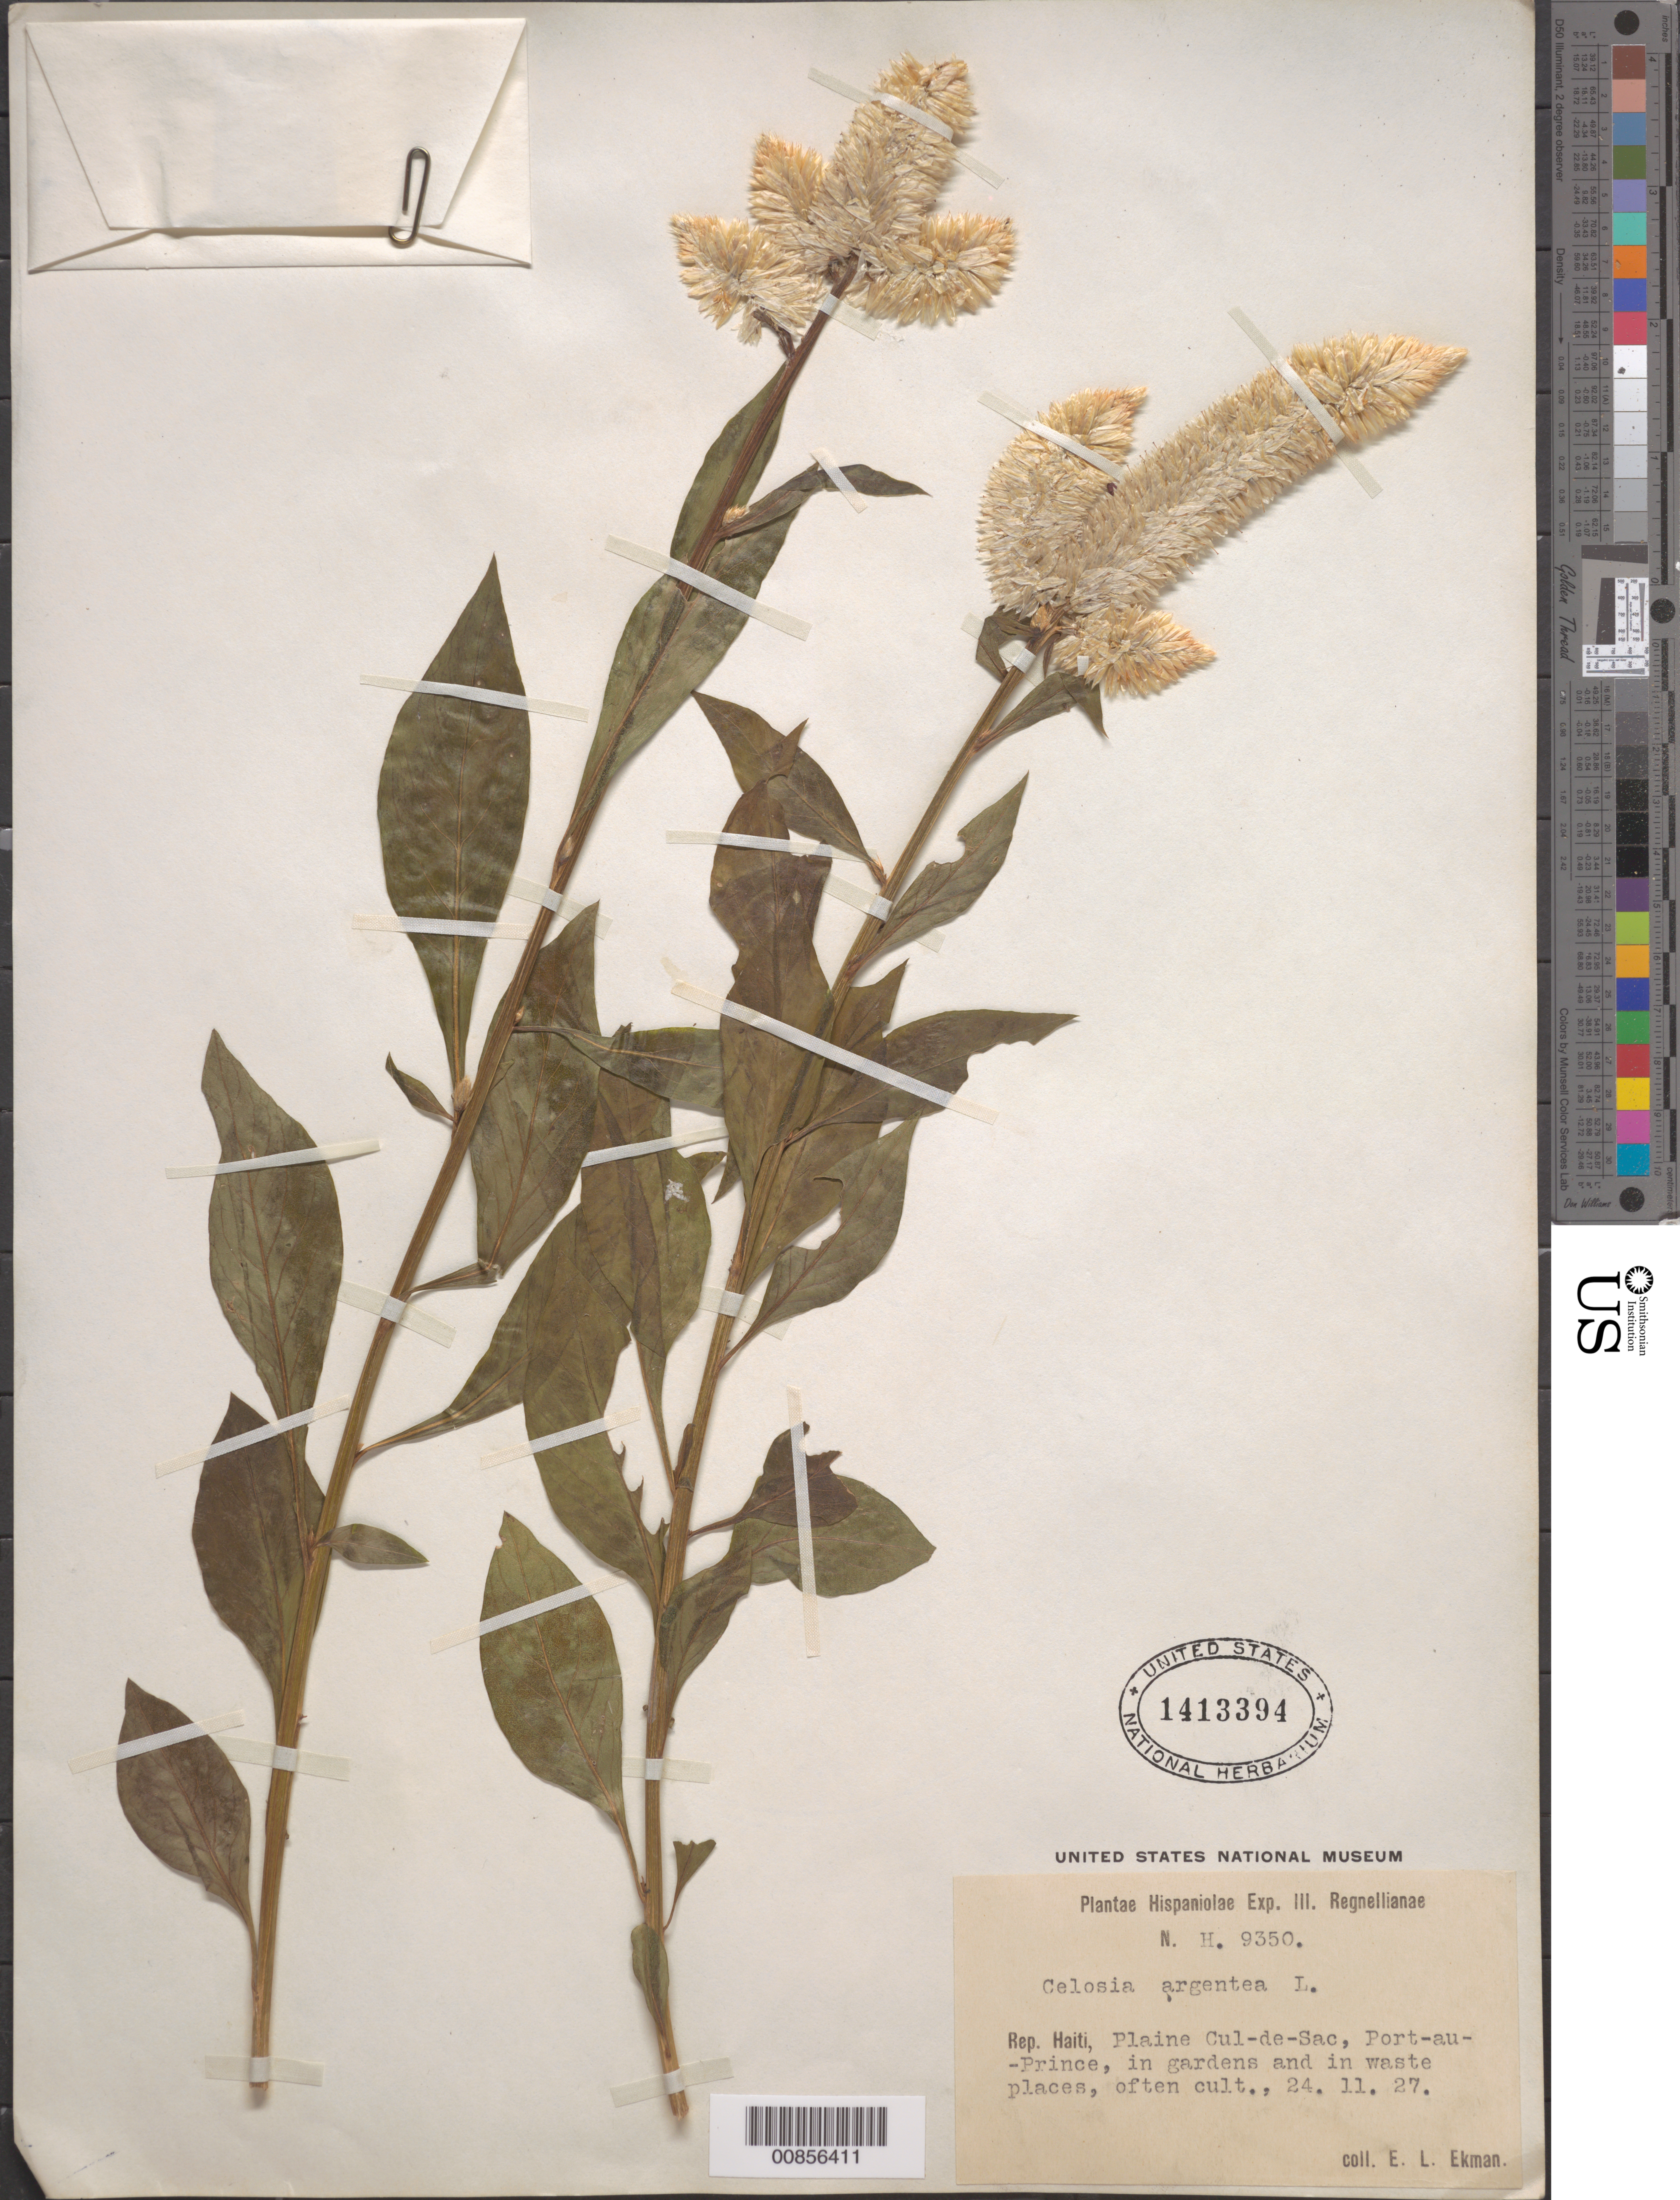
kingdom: Plantae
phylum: Tracheophyta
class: Magnoliopsida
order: Caryophyllales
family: Amaranthaceae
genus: Celosia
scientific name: Celosia argentea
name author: L.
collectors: E. L. Ekman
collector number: H 9350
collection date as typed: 24 Nov 1927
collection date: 1927-11-24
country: Haiti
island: Hispaniola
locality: Plaine Cul-de-Sac, Port-au-Prince.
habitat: In gardens and in waste places.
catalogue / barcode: US 1413394